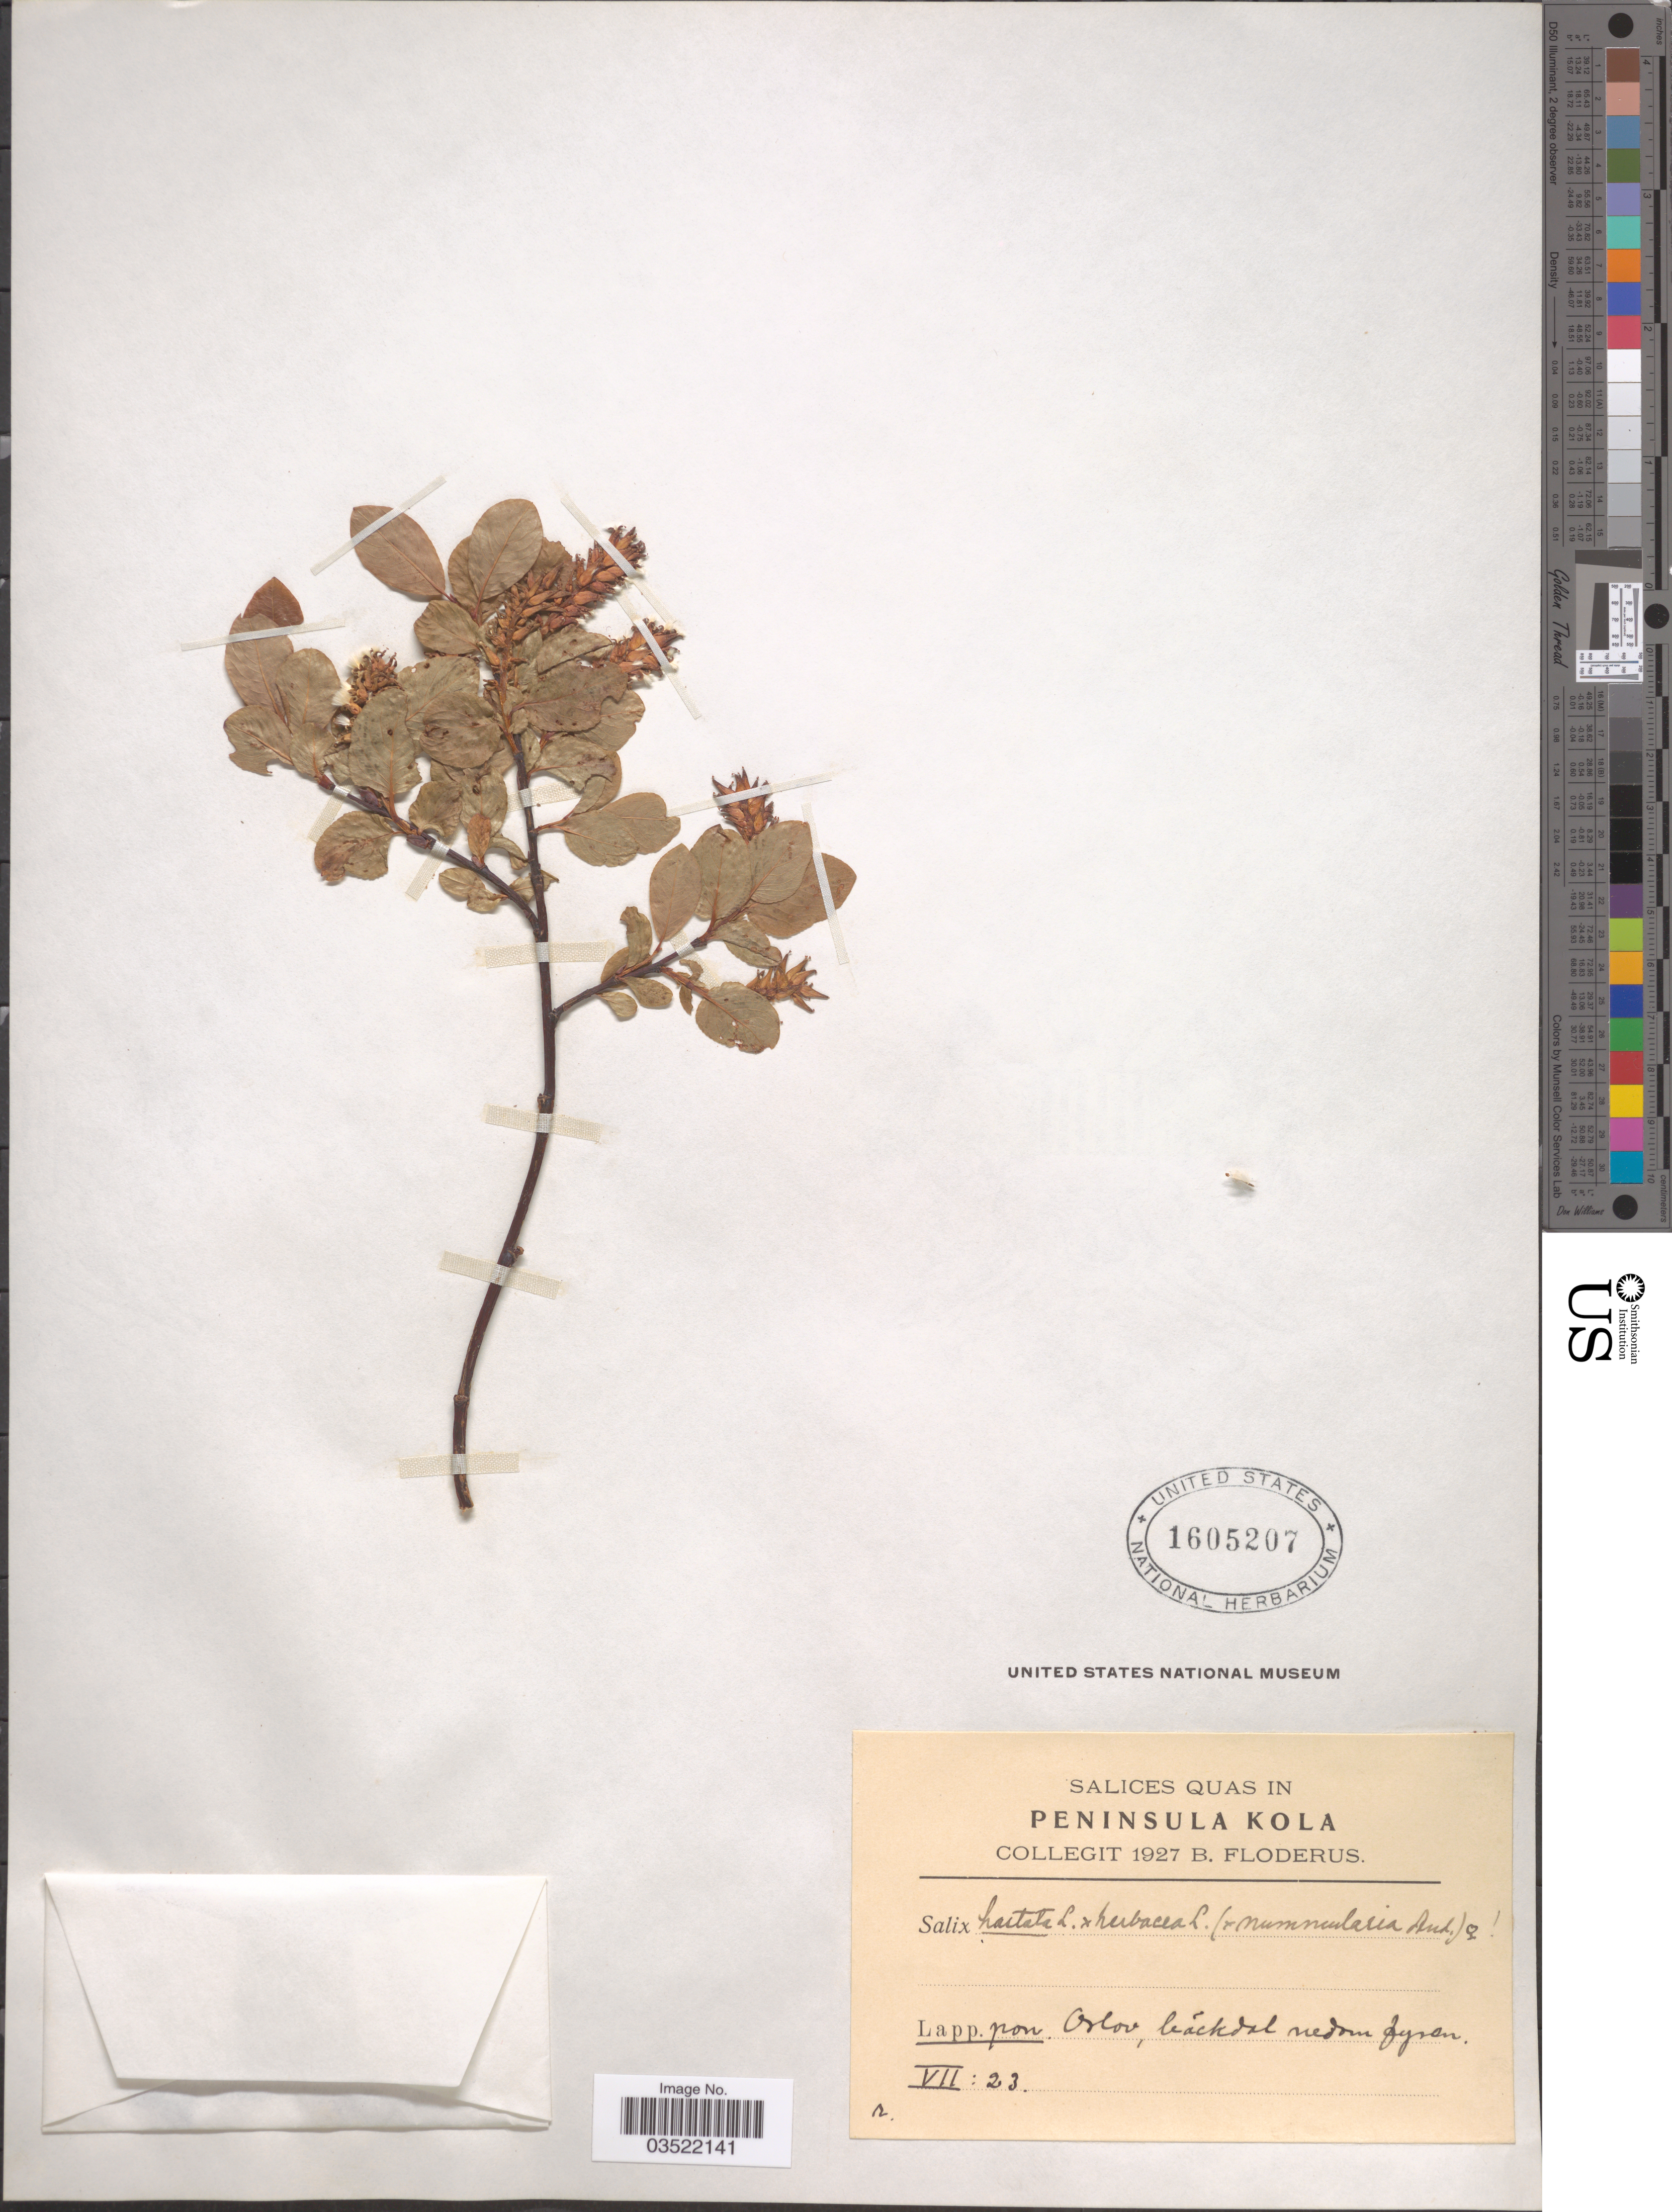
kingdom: Plantae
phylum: Tracheophyta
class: Magnoliopsida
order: Malpighiales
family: Salicaceae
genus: Salix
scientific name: Salix hastata x S. herbacea L. x S. nummularia Andersson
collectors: B. G. O. Floderus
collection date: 1927-07-23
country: Russian Federation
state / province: Murmansk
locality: Peninsula Kola. Lapp. pon. Orlov, bãckdal nedom fyran.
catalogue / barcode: US 1605207